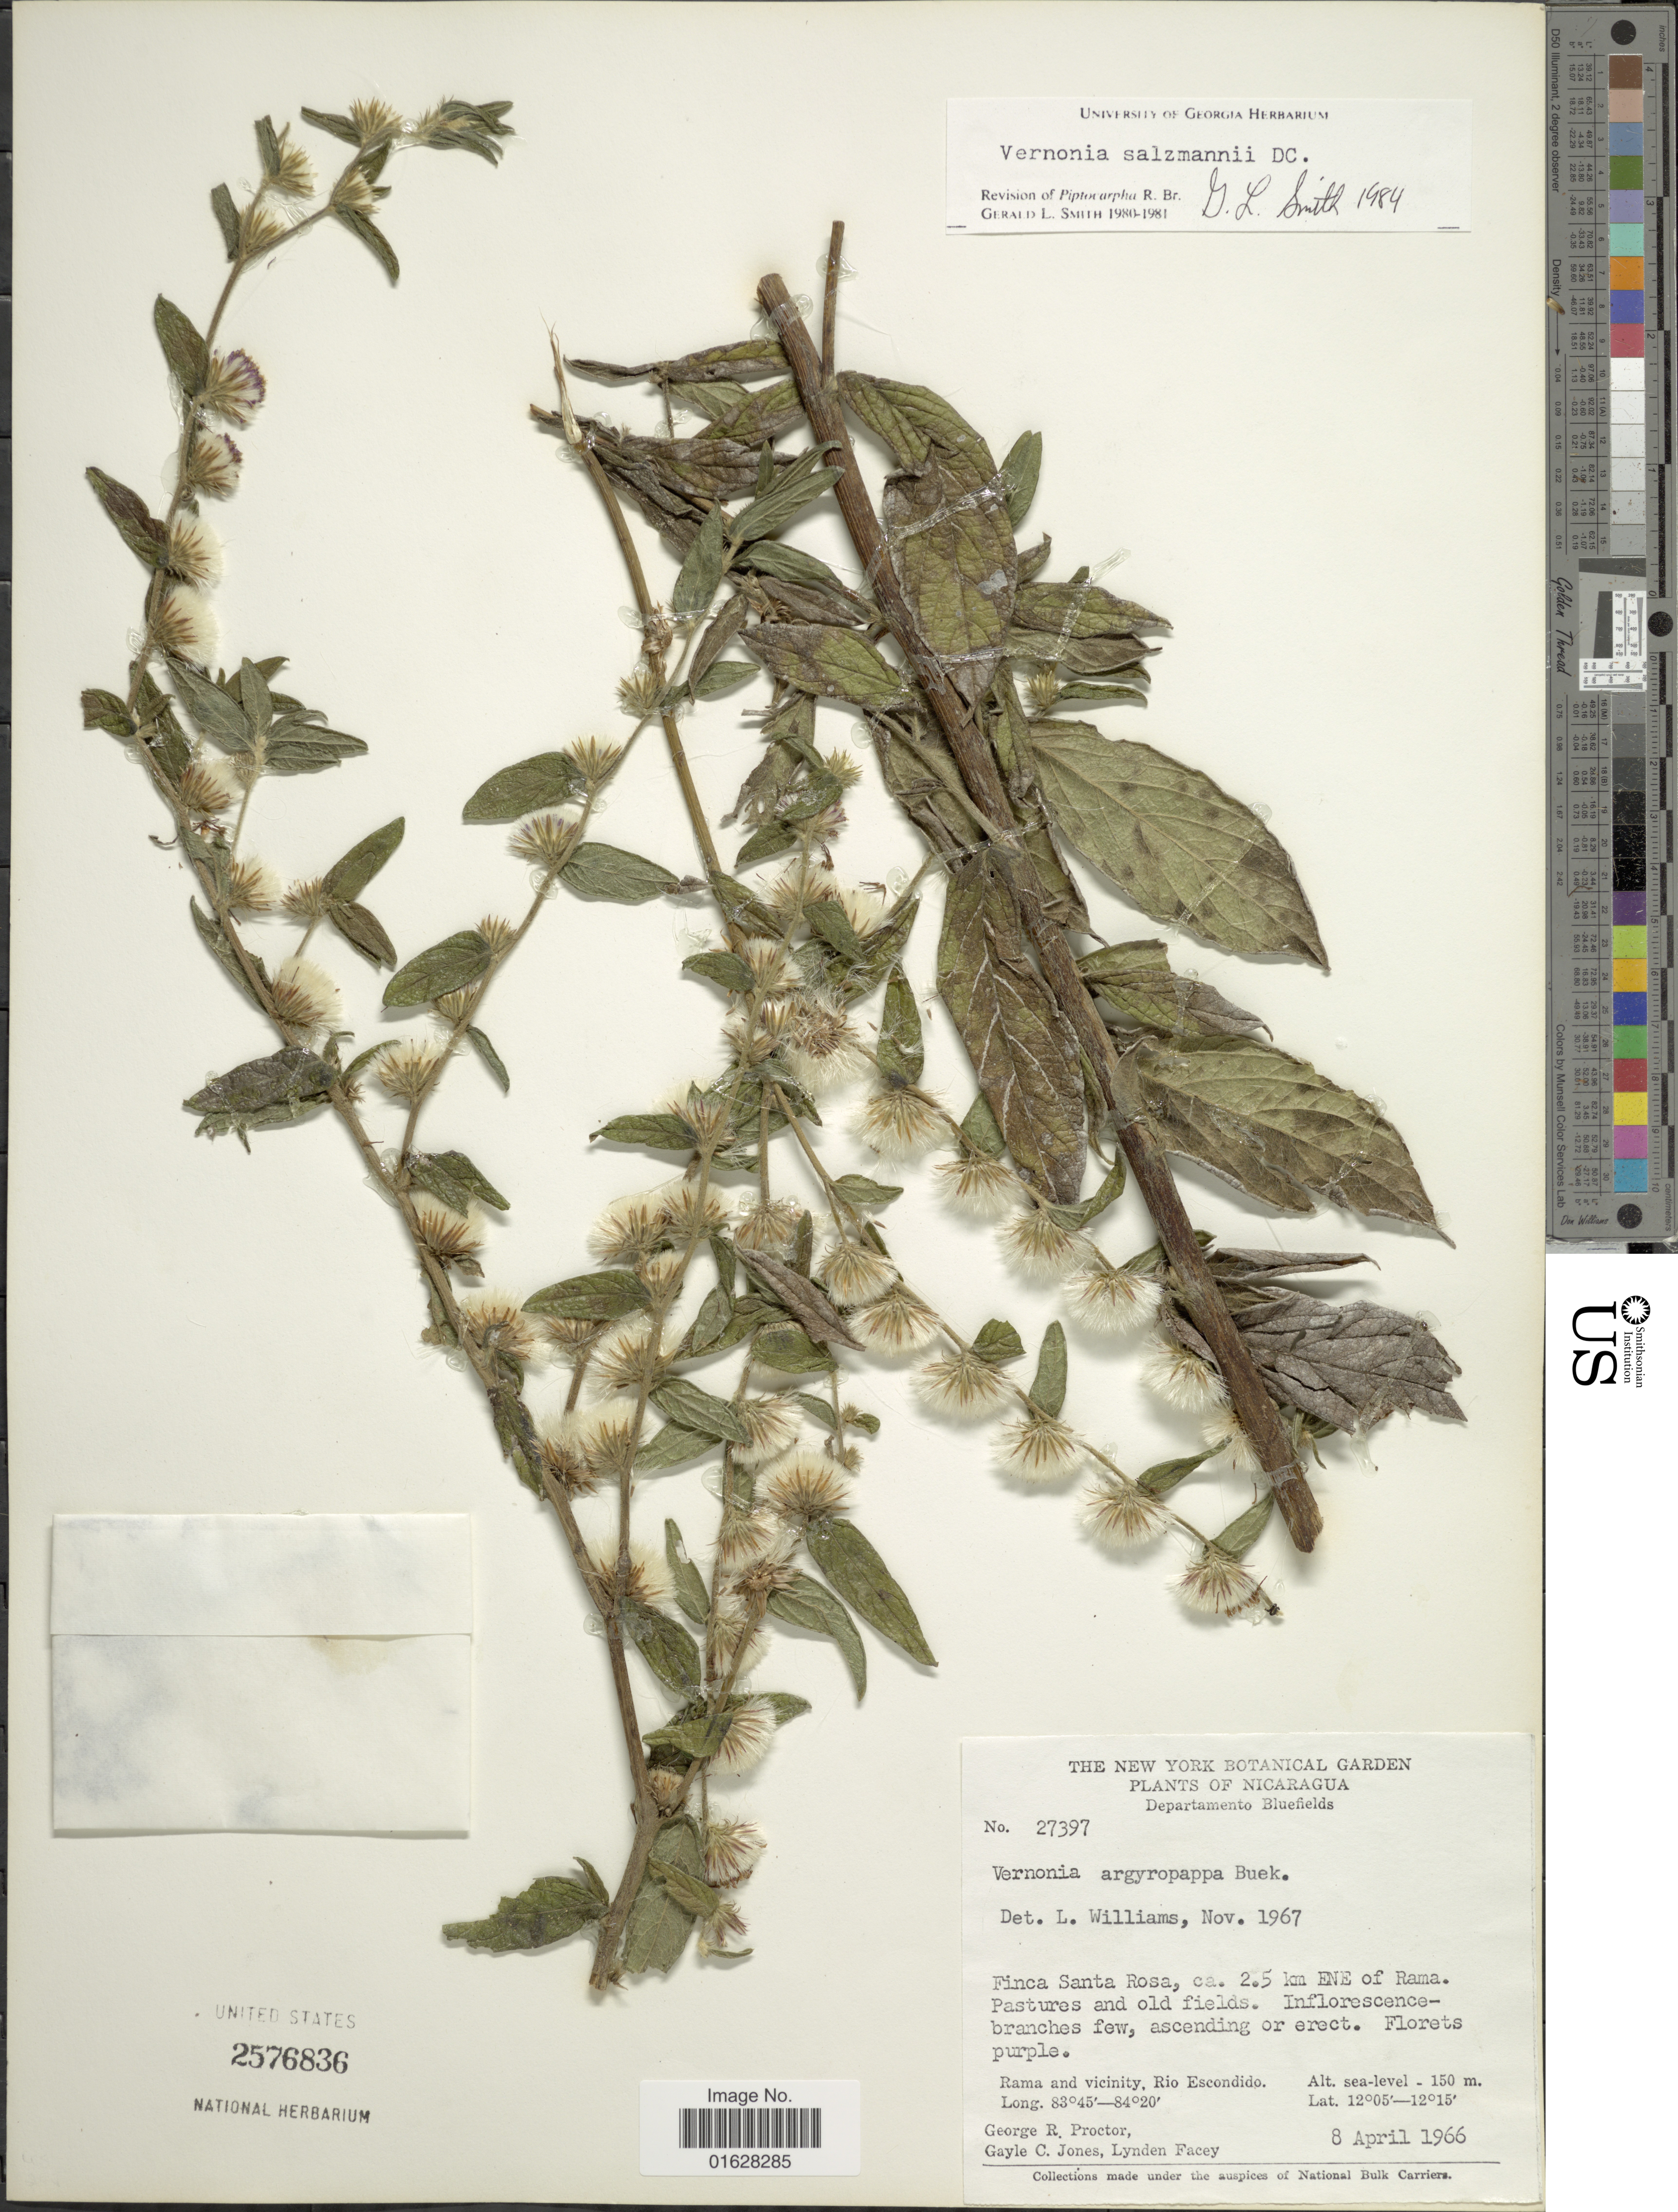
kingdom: Plantae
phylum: Tracheophyta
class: Magnoliopsida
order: Asterales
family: Asteraceae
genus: Lepidaploa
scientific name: Lepidaploa salzmannii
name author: (DC.) H. Rob.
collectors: G. R. Proctor, G. C. Jones & L. Facey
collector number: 27397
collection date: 1966-04-08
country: Nicaragua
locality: Departamento Bluefields, Finca Santa Rosa, ca 2.5 km ENE of Rama, Rama and vicinity, Rio Escondido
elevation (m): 150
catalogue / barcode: US 2576836